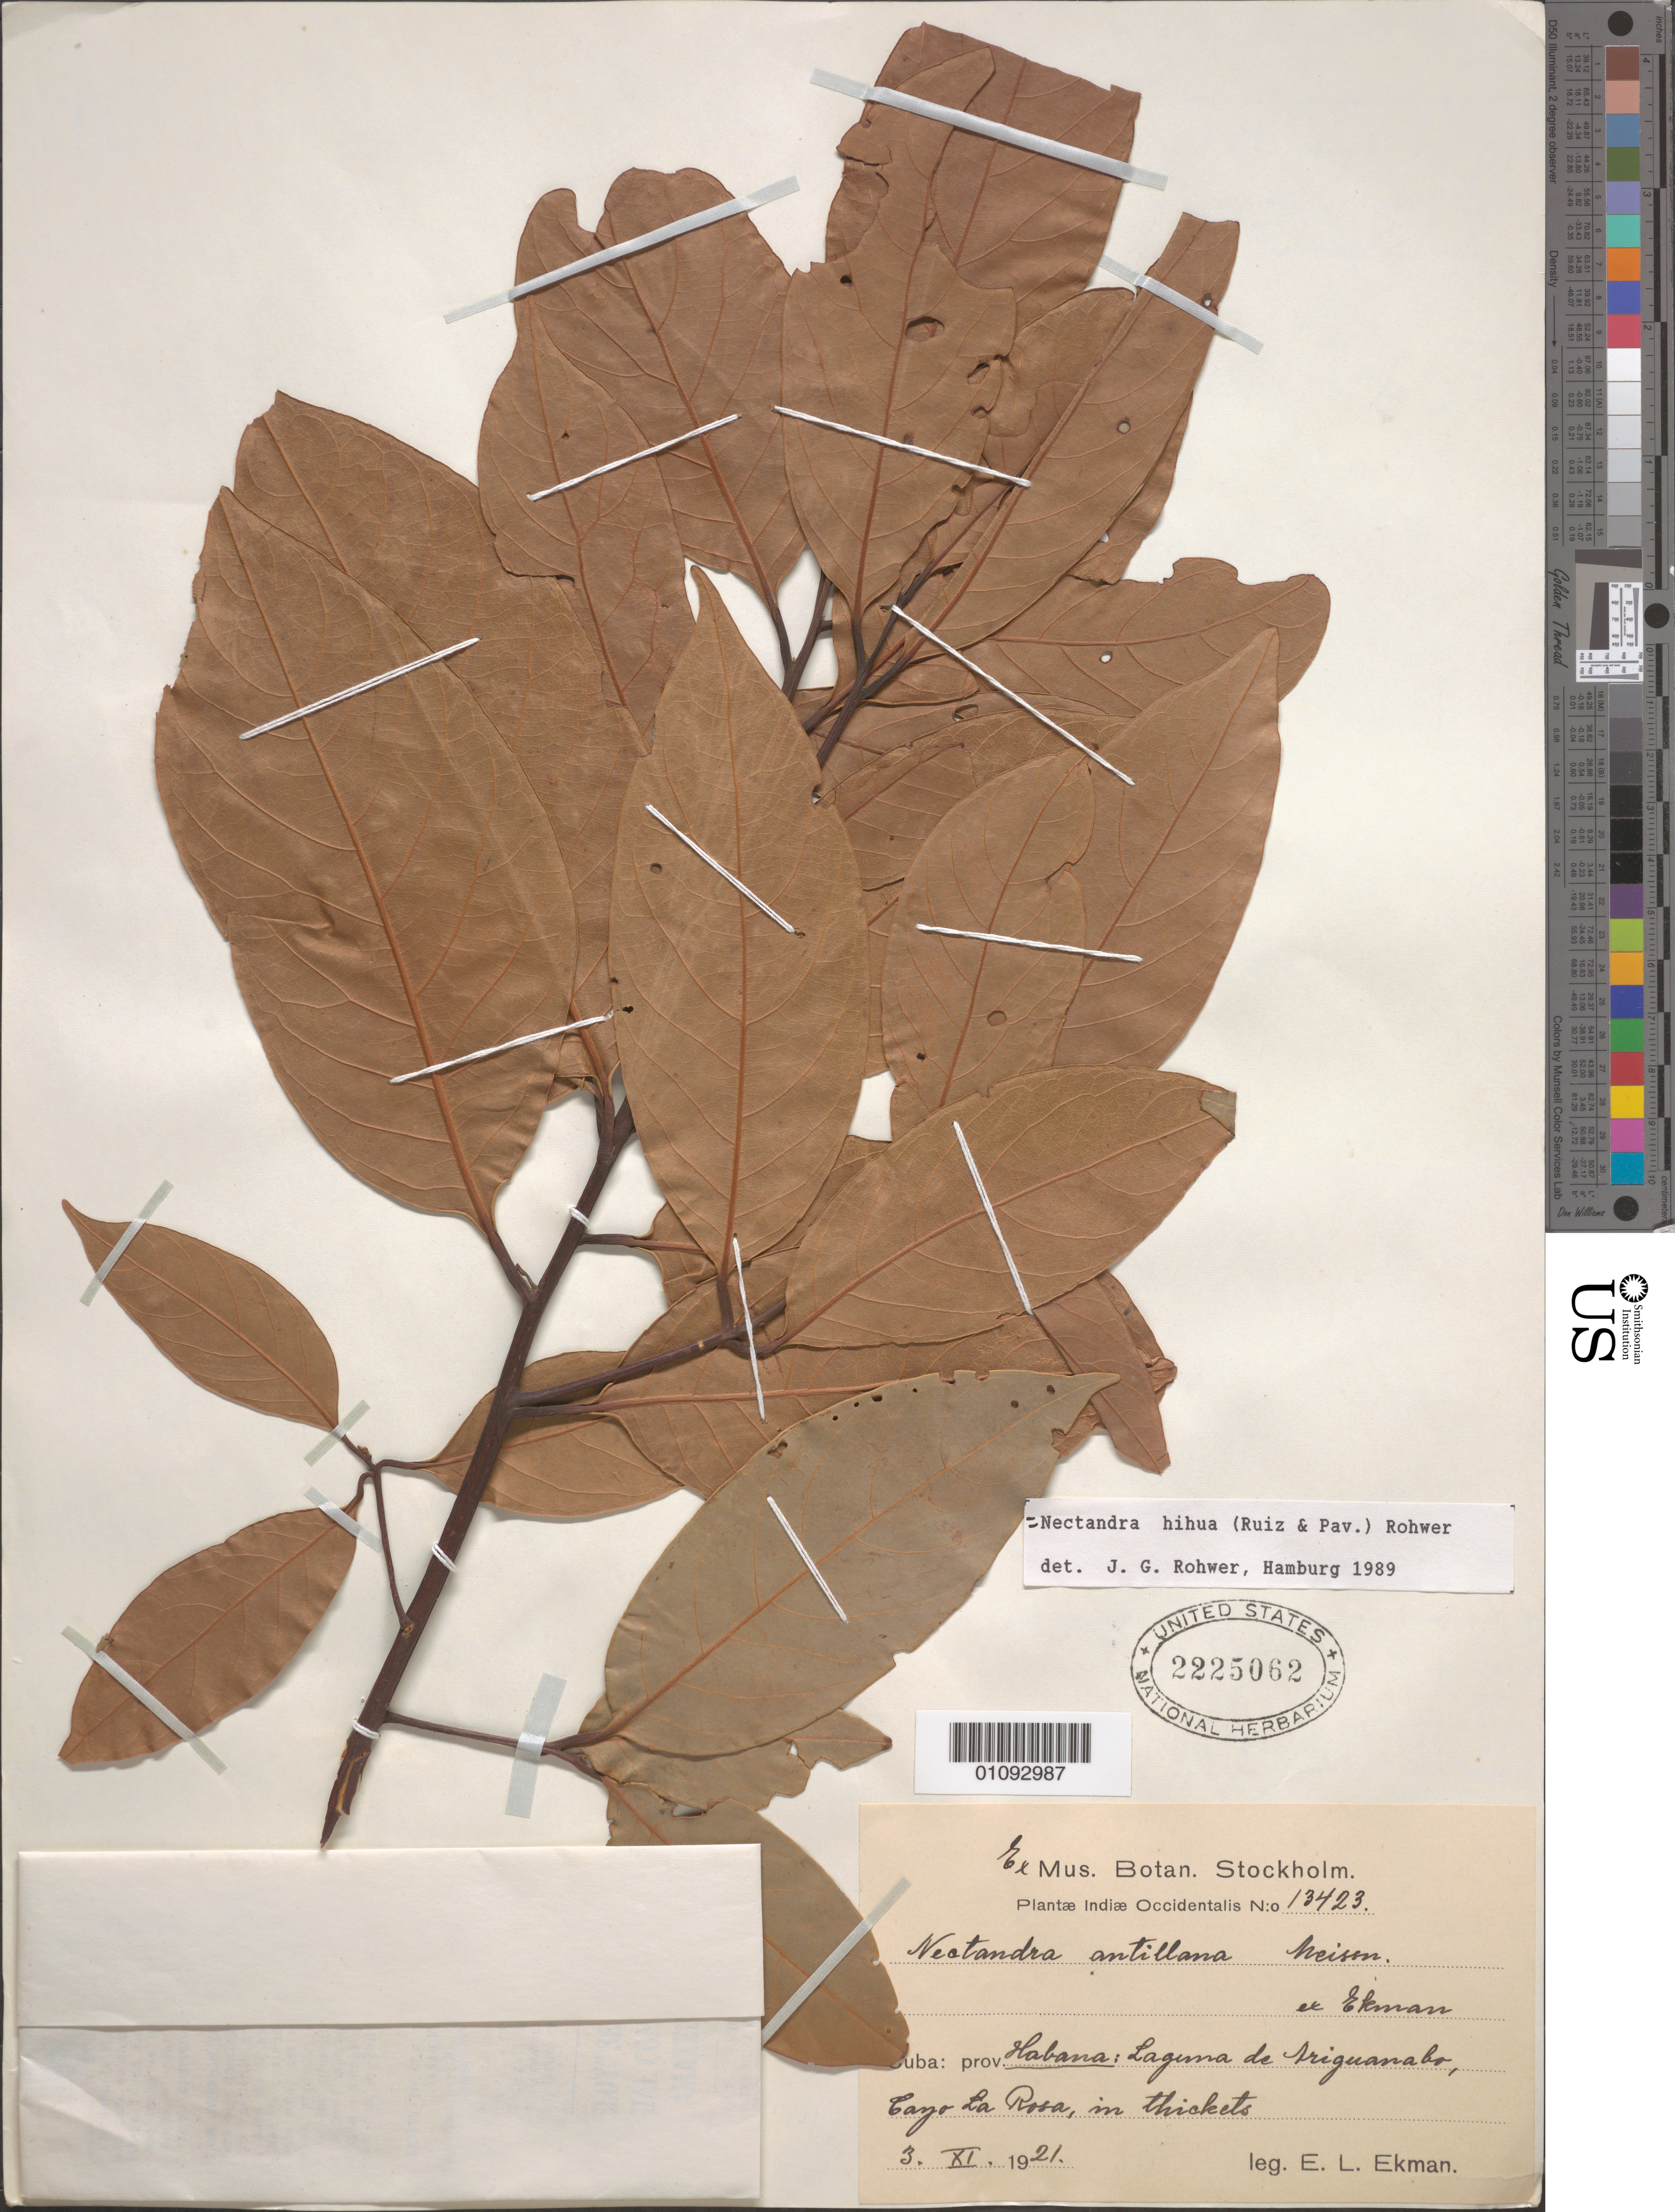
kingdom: Plantae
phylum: Tracheophyta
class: Magnoliopsida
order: Laurales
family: Lauraceae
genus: Nectandra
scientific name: Nectandra hihua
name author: (Ruiz & Pav.) Rohwer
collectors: E. L. Ekman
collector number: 13423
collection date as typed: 03 Nov 1921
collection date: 1921-11-03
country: Cuba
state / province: La Habana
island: Cuba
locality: Laguna de Iriguanabo, Caza La Rosa, Habana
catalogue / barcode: US 2225062